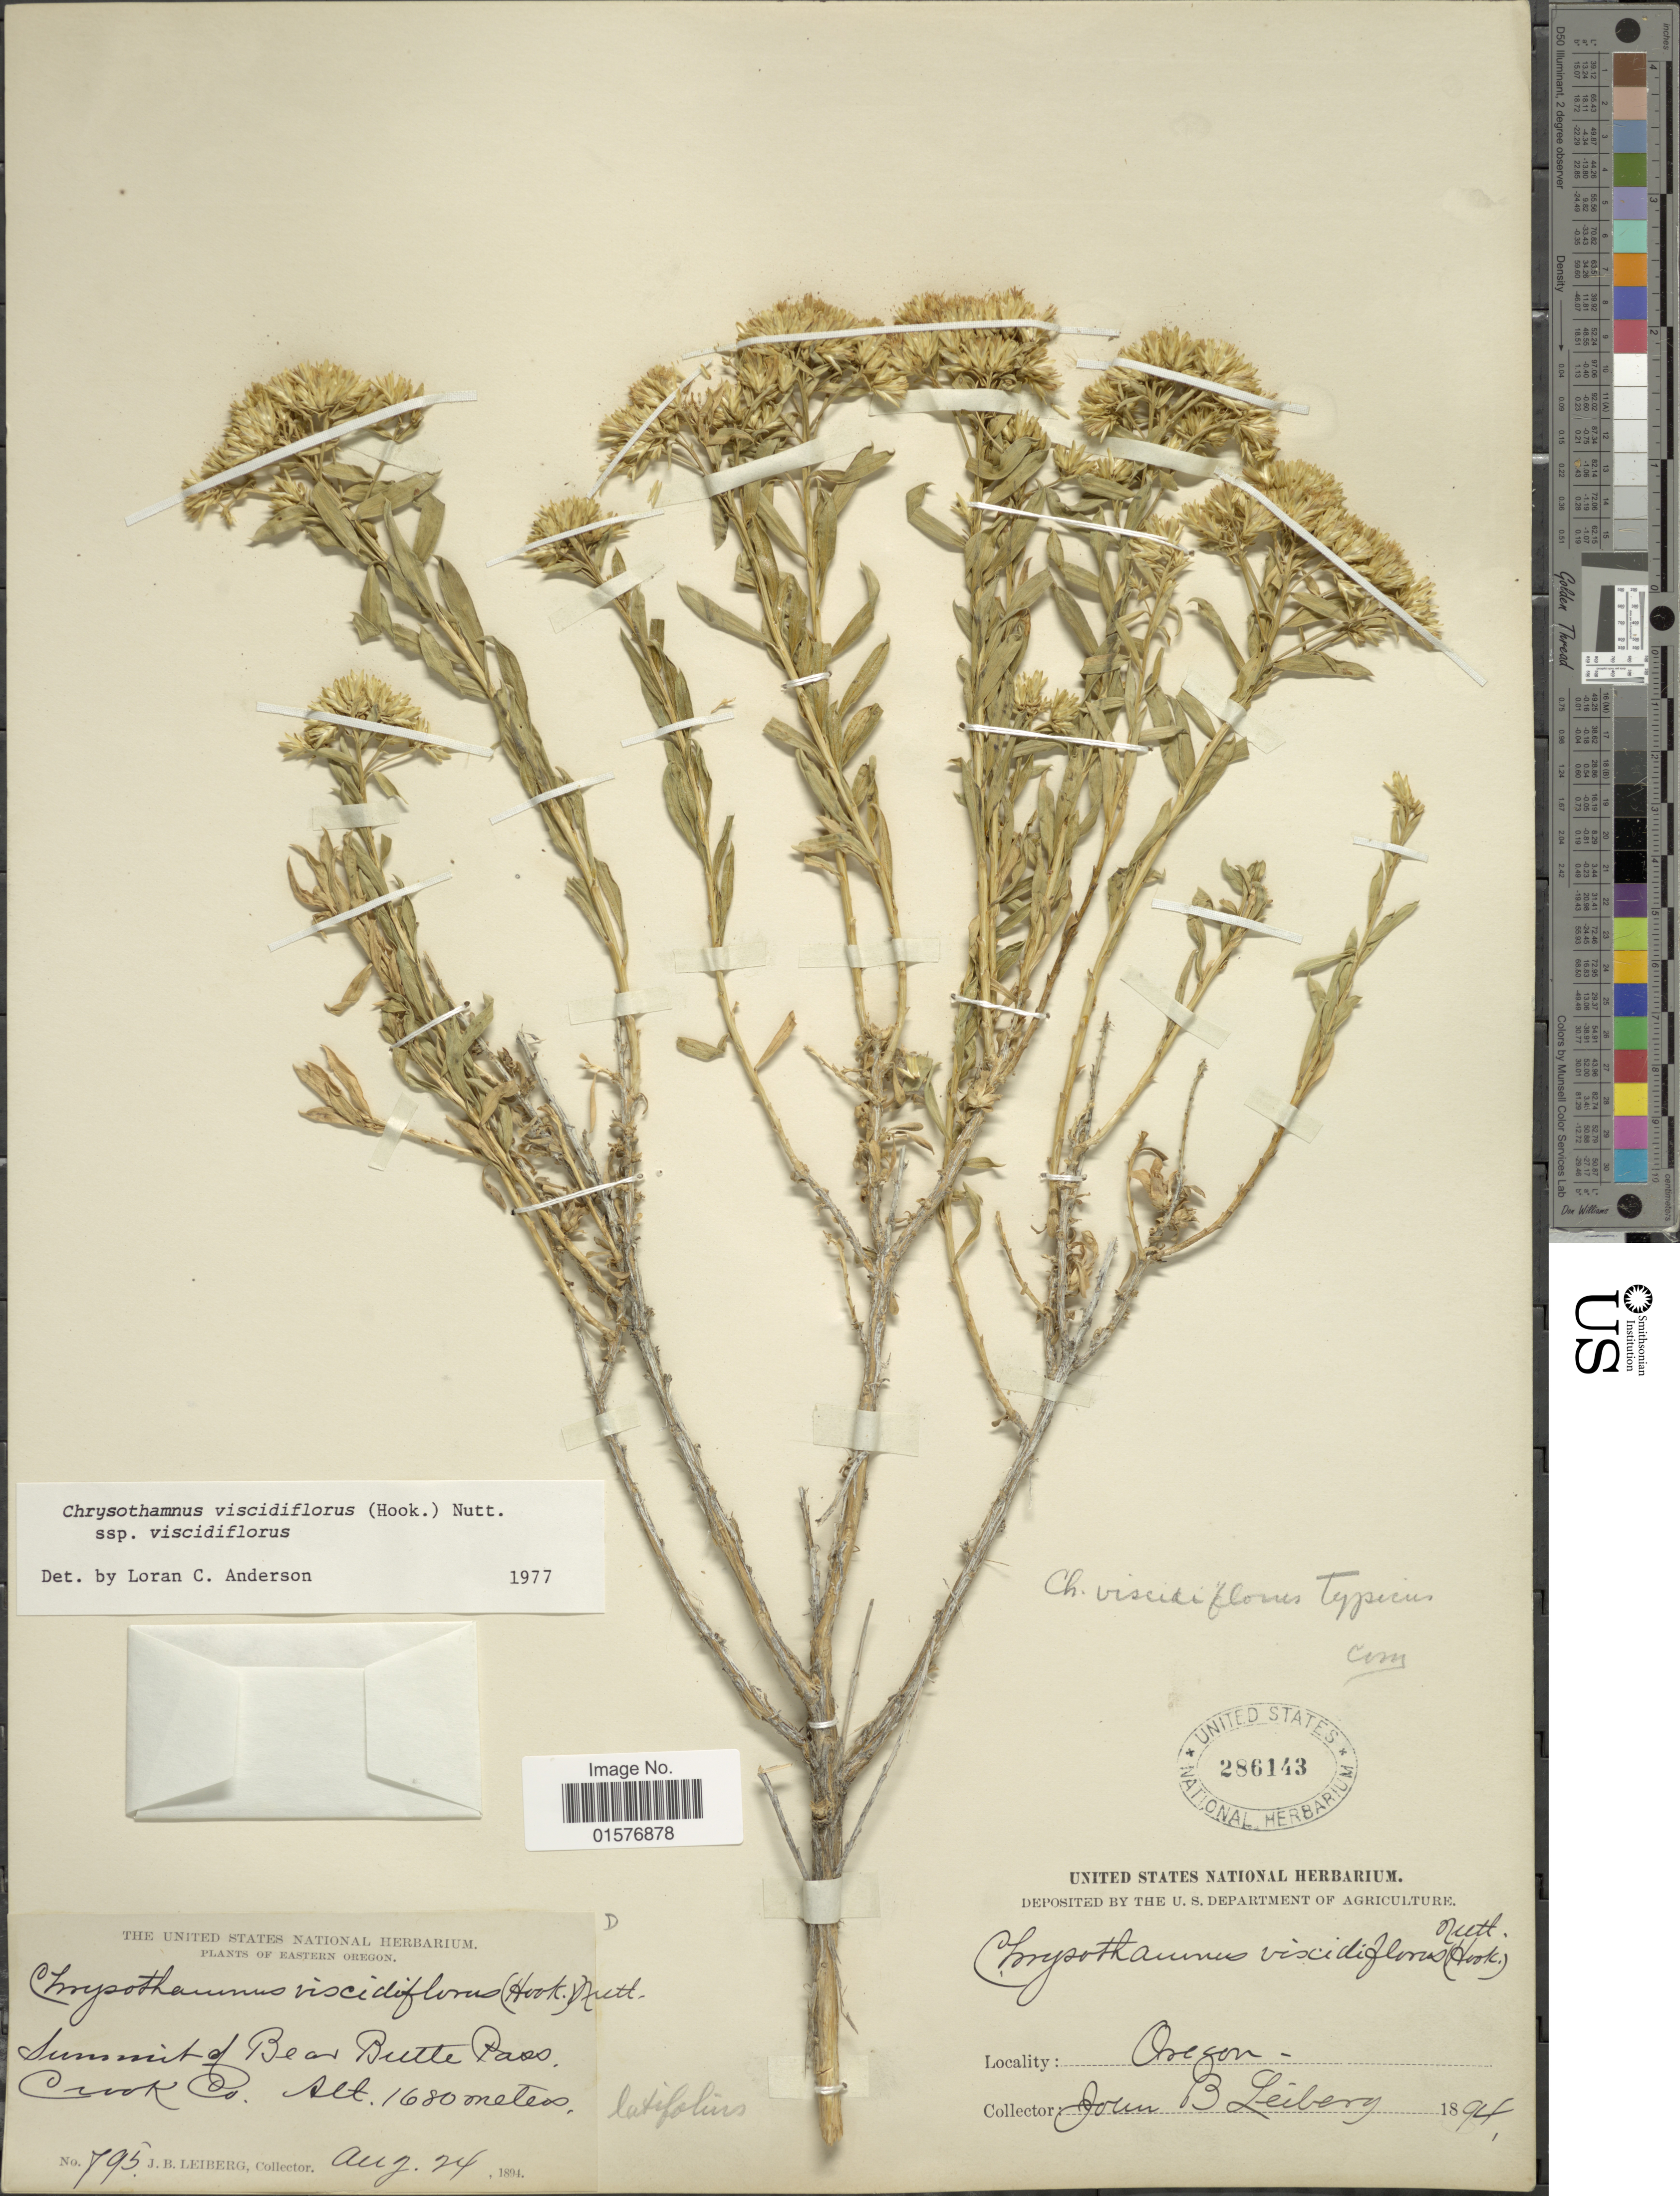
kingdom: Plantae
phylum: Tracheophyta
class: Magnoliopsida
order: Asterales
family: Asteraceae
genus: Chrysothamnus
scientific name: Chrysothamnus viscidiflorus subsp. viscidiflorus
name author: (Hook.) Nutt.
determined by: Urbatsch, Lowell E., Curator (LSU), Louisiana State University (UNITED STATES)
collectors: J. B. Leiberg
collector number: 795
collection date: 1894-08-24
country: United States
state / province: Oregon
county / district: Crook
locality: Eastern Oregon, Summit of Bear Butte Pass, Crook Co.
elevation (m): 1680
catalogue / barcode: US 286143